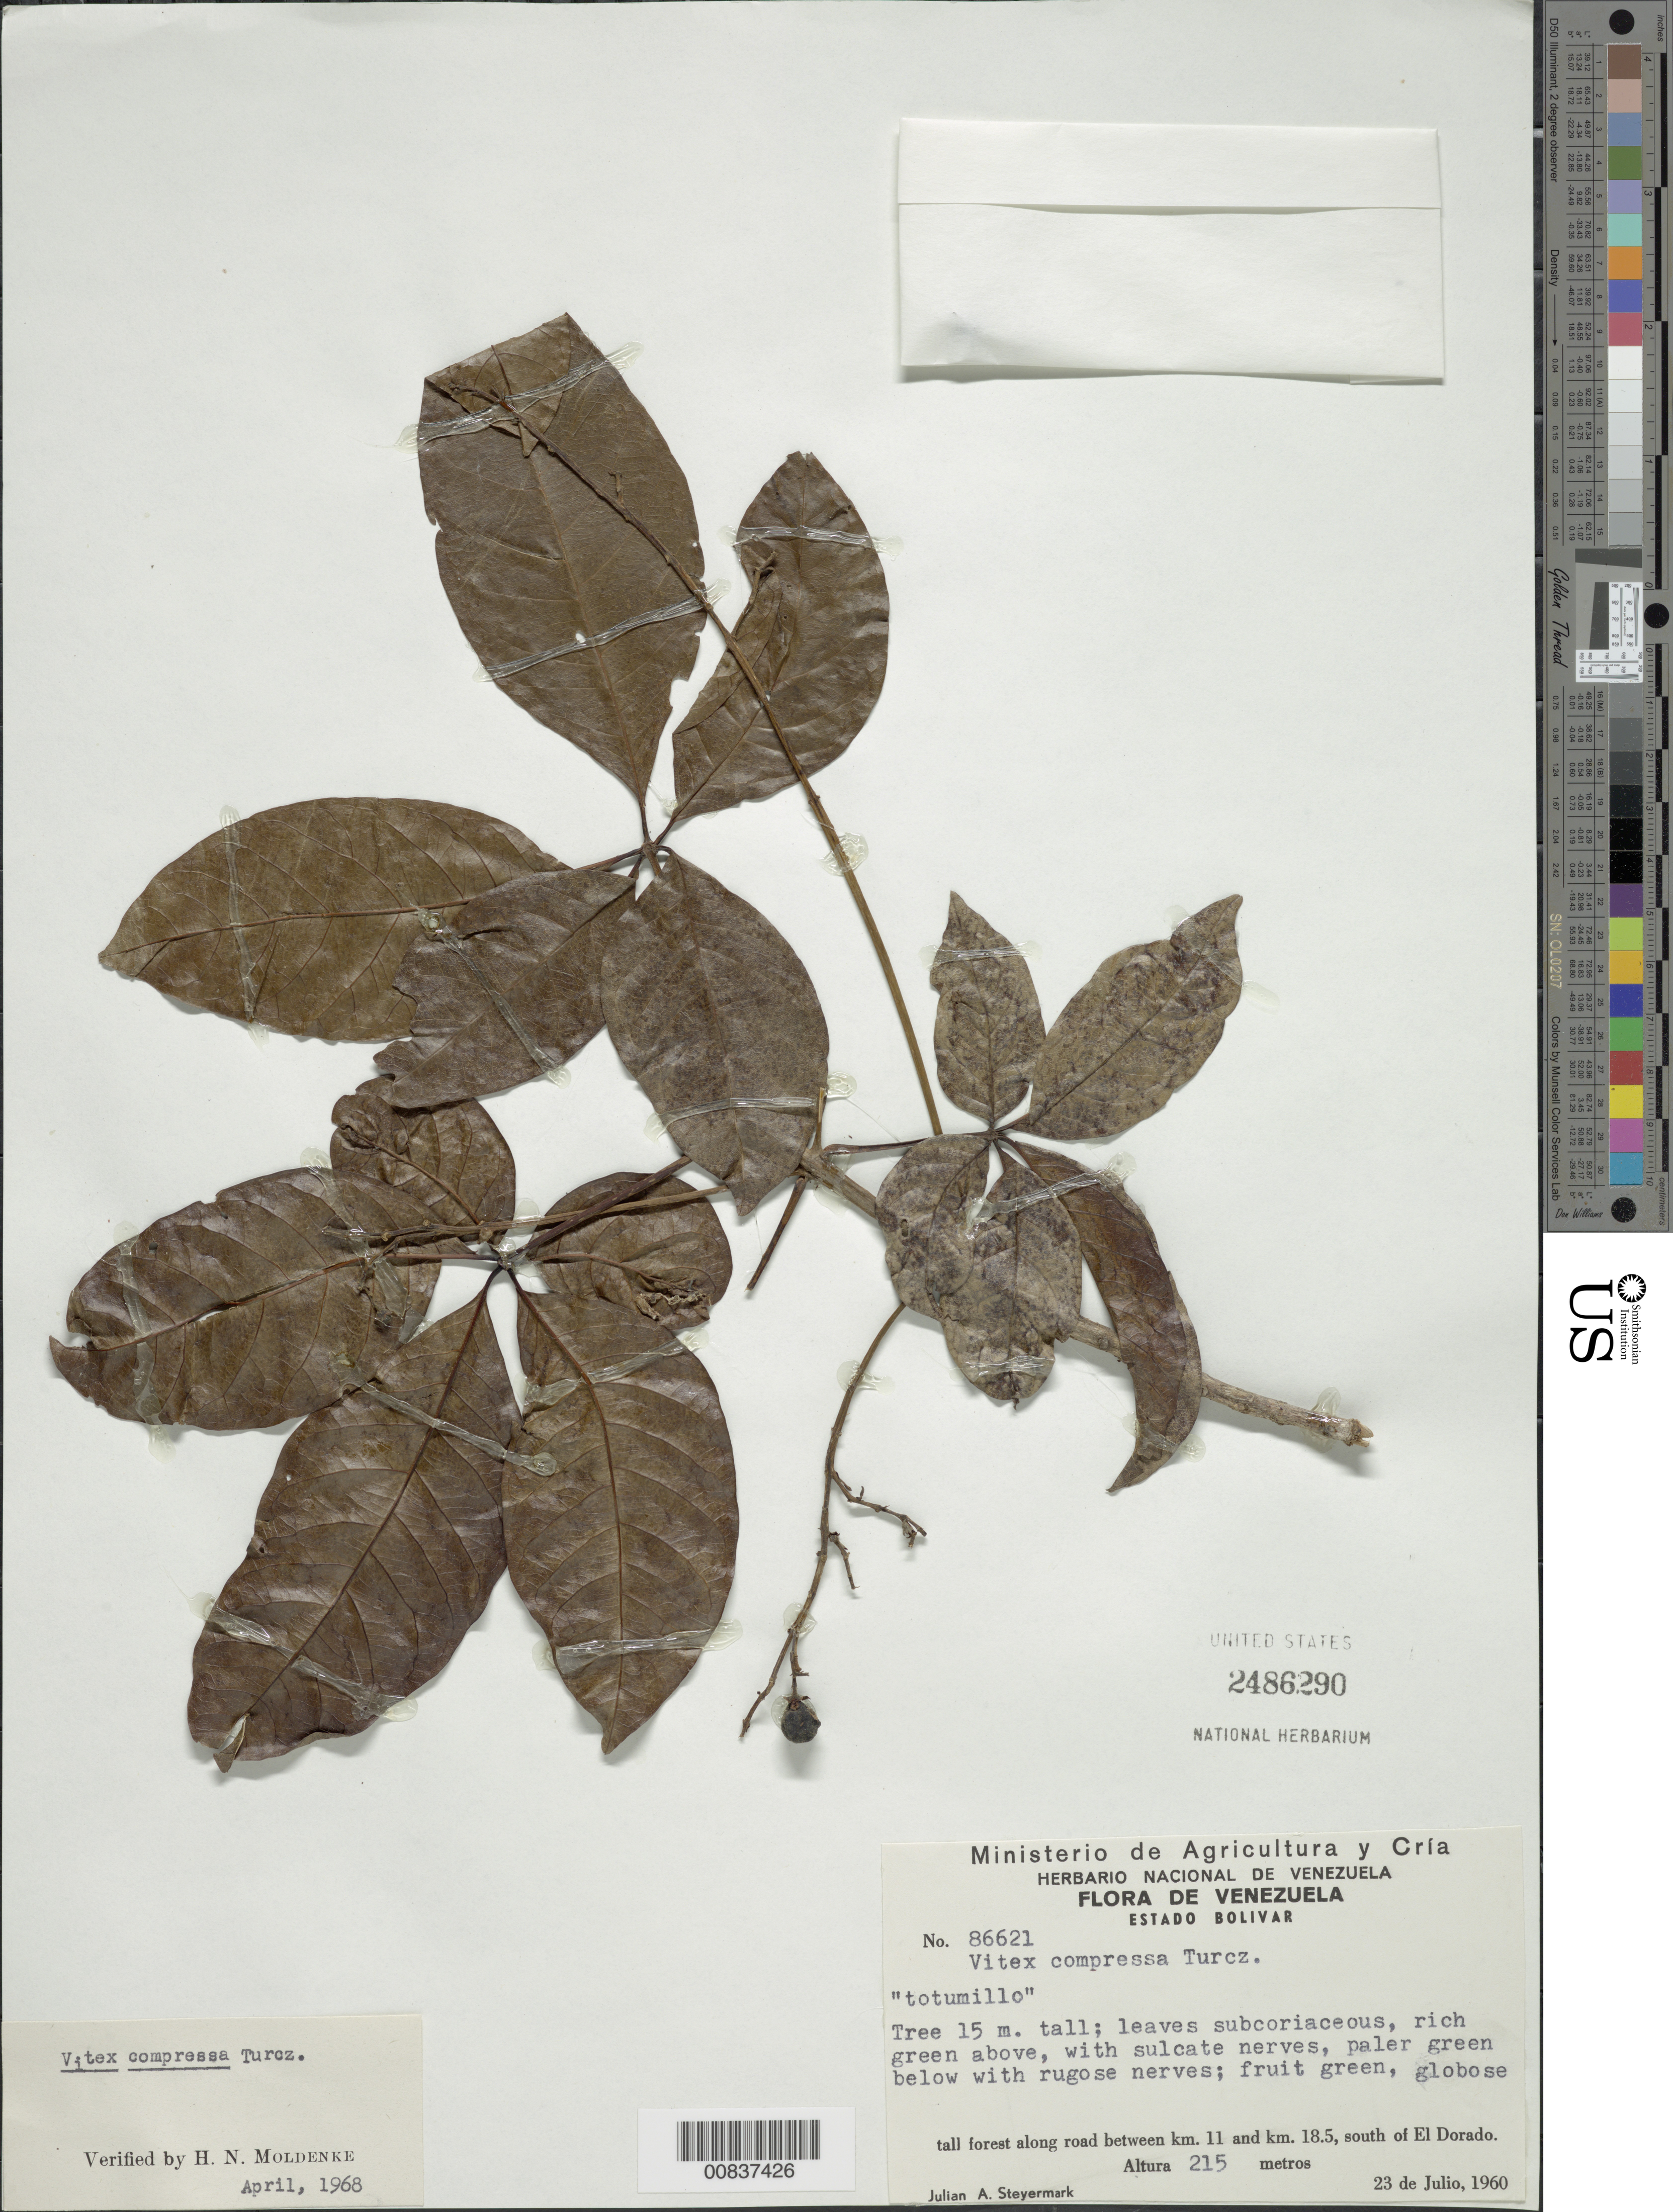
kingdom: Plantae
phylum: Tracheophyta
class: Magnoliopsida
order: Lamiales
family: Lamiaceae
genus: Vitex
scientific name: Vitex compressa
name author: Turcz.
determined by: Moldenke, H. N.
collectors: J. Steyermark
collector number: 86621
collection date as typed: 23-Jul-60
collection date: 1960-07-23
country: Venezuela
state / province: Bolívar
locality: El Dorado, S of, km 11 to 18.5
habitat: Tall forest along road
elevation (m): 215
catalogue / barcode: US 2486290